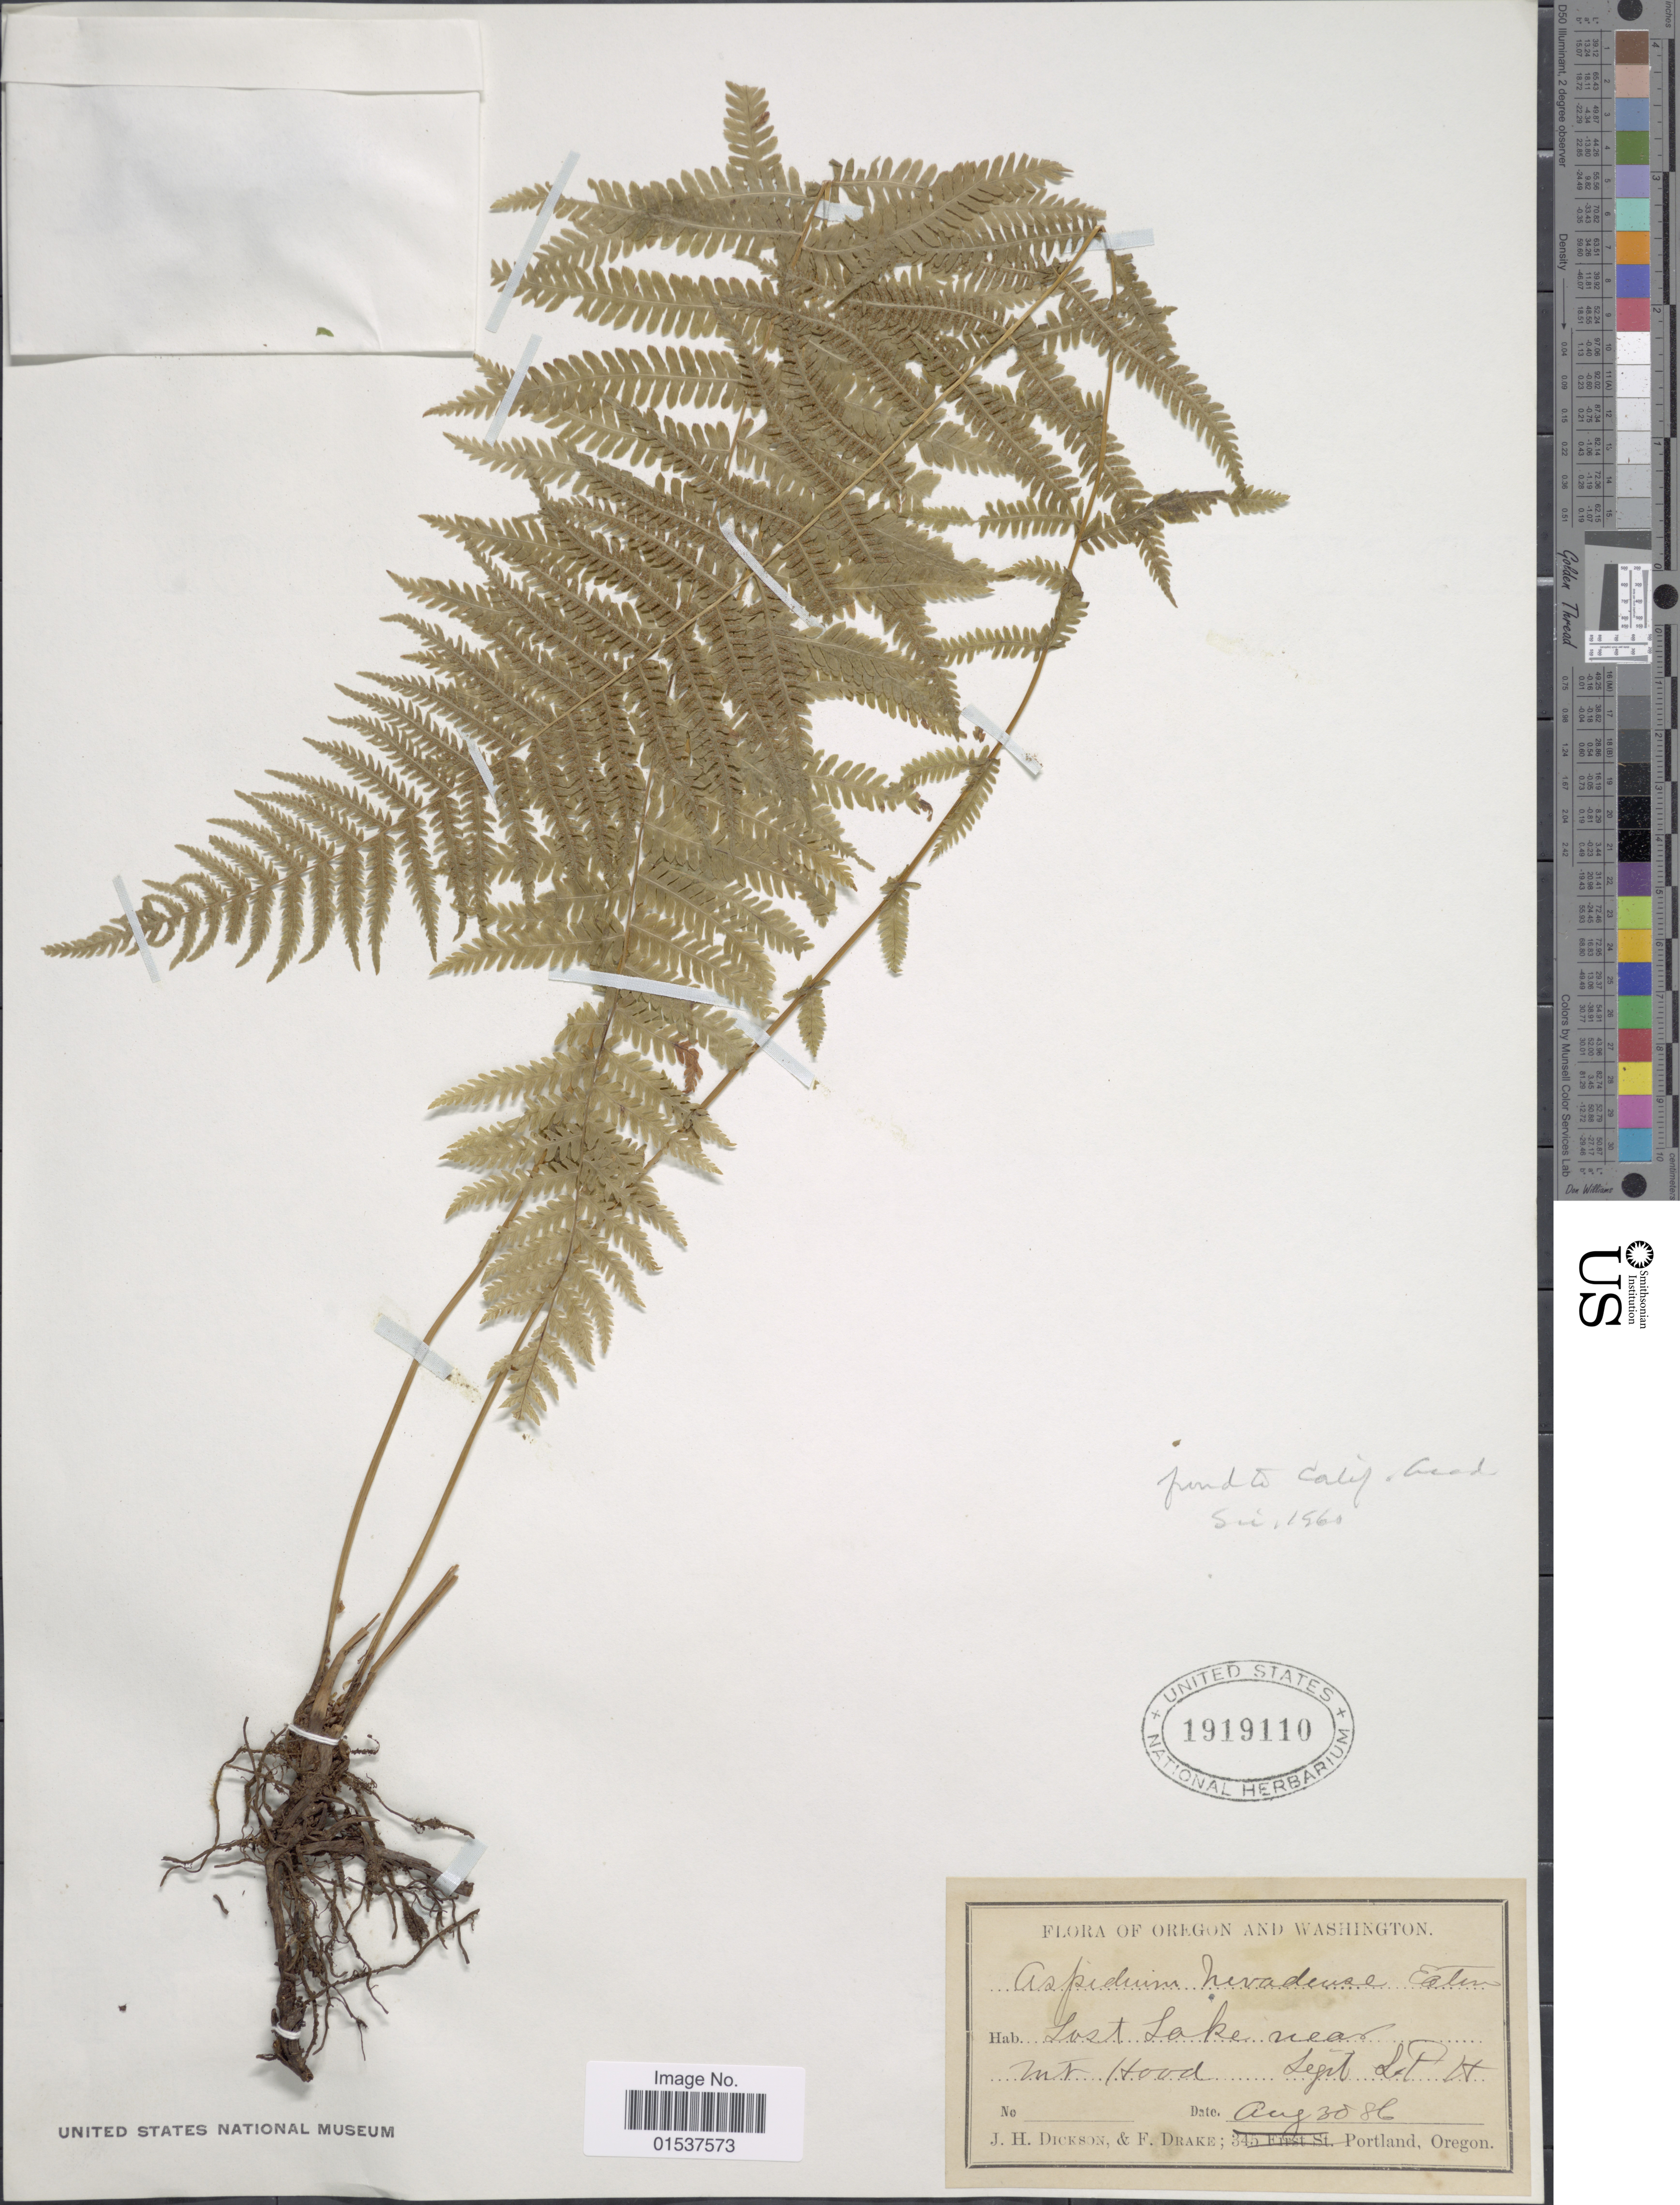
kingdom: Plantae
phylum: Tracheophyta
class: Polypodiopsida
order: Polypodiales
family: Thelypteridaceae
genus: Parathelypteris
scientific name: Parathelypteris nevadensis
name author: (Baker) Holttum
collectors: L. P. H.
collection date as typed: Transcribed d/m/y: 30/8/86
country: United States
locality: Oregon and Washington. Lost Lake near Mt. Hood.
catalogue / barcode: US 1919110